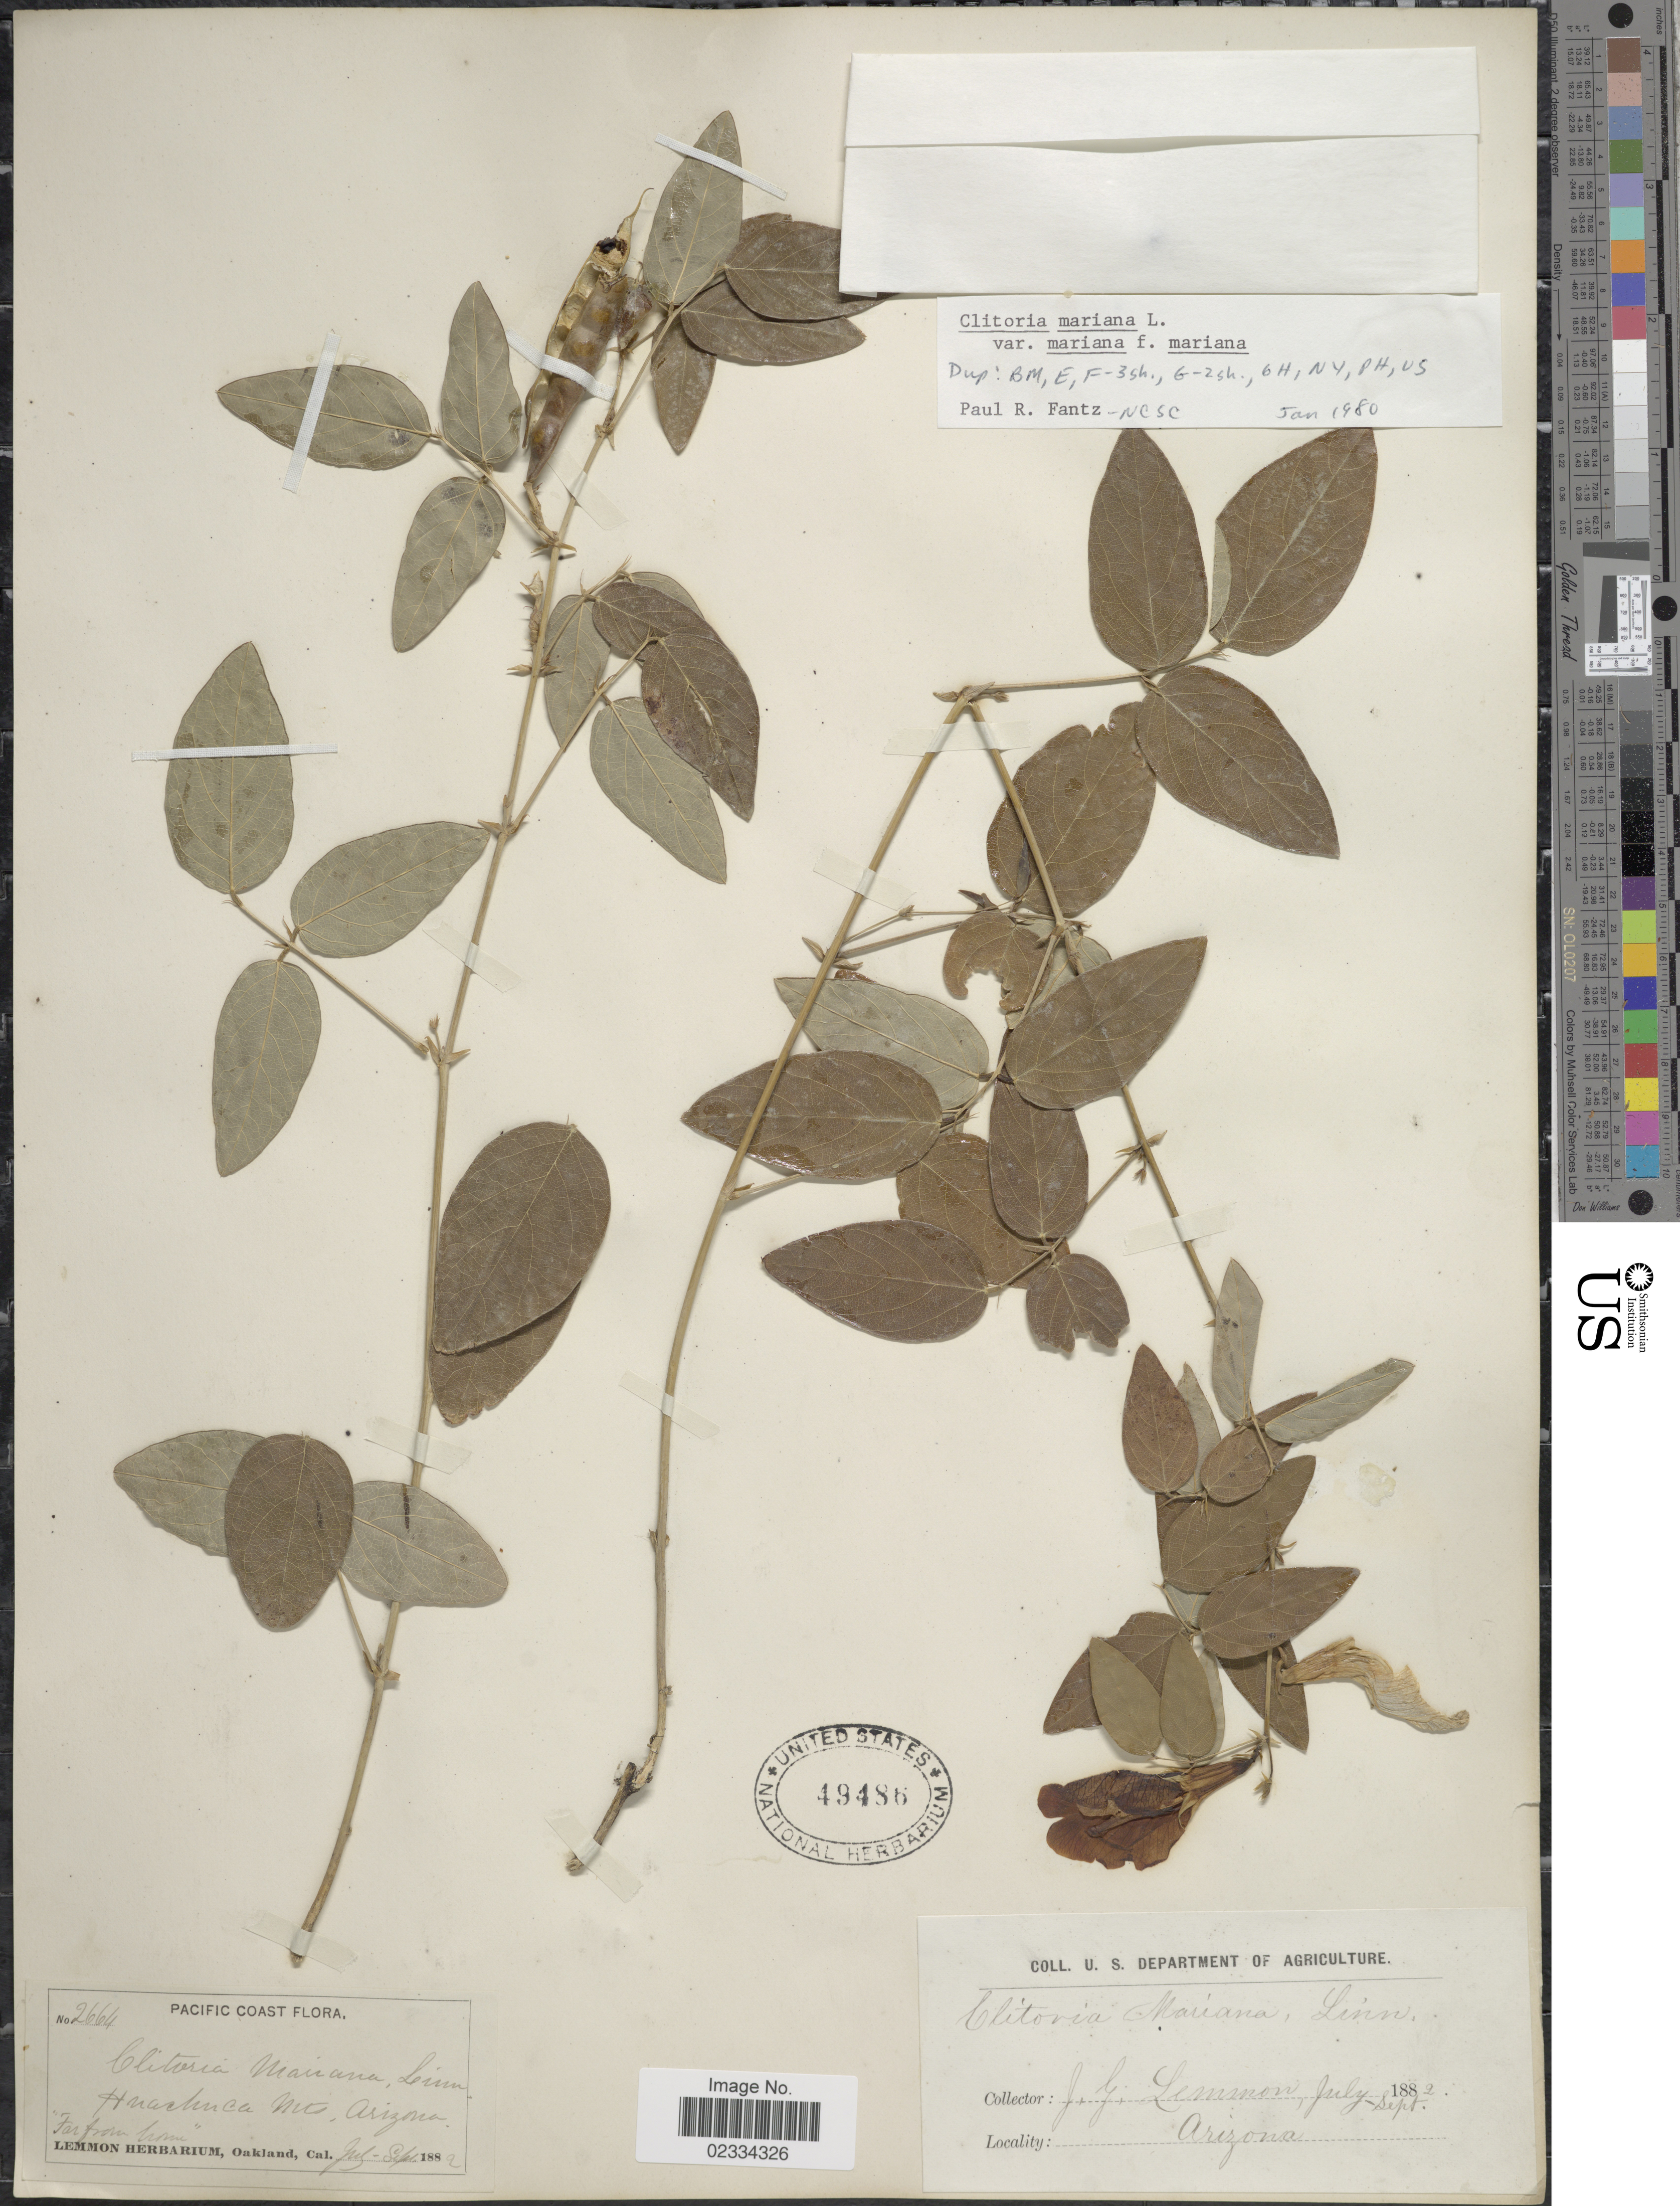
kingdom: Plantae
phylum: Tracheophyta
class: Magnoliopsida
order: Fabales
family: Fabaceae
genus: Clitoria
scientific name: Clitoria mariana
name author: L.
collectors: J. Lemmon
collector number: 2664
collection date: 1882-07/1882-09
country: United States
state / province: Arizona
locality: Pacific Coast. Huachuca Mts.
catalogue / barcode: US 49486